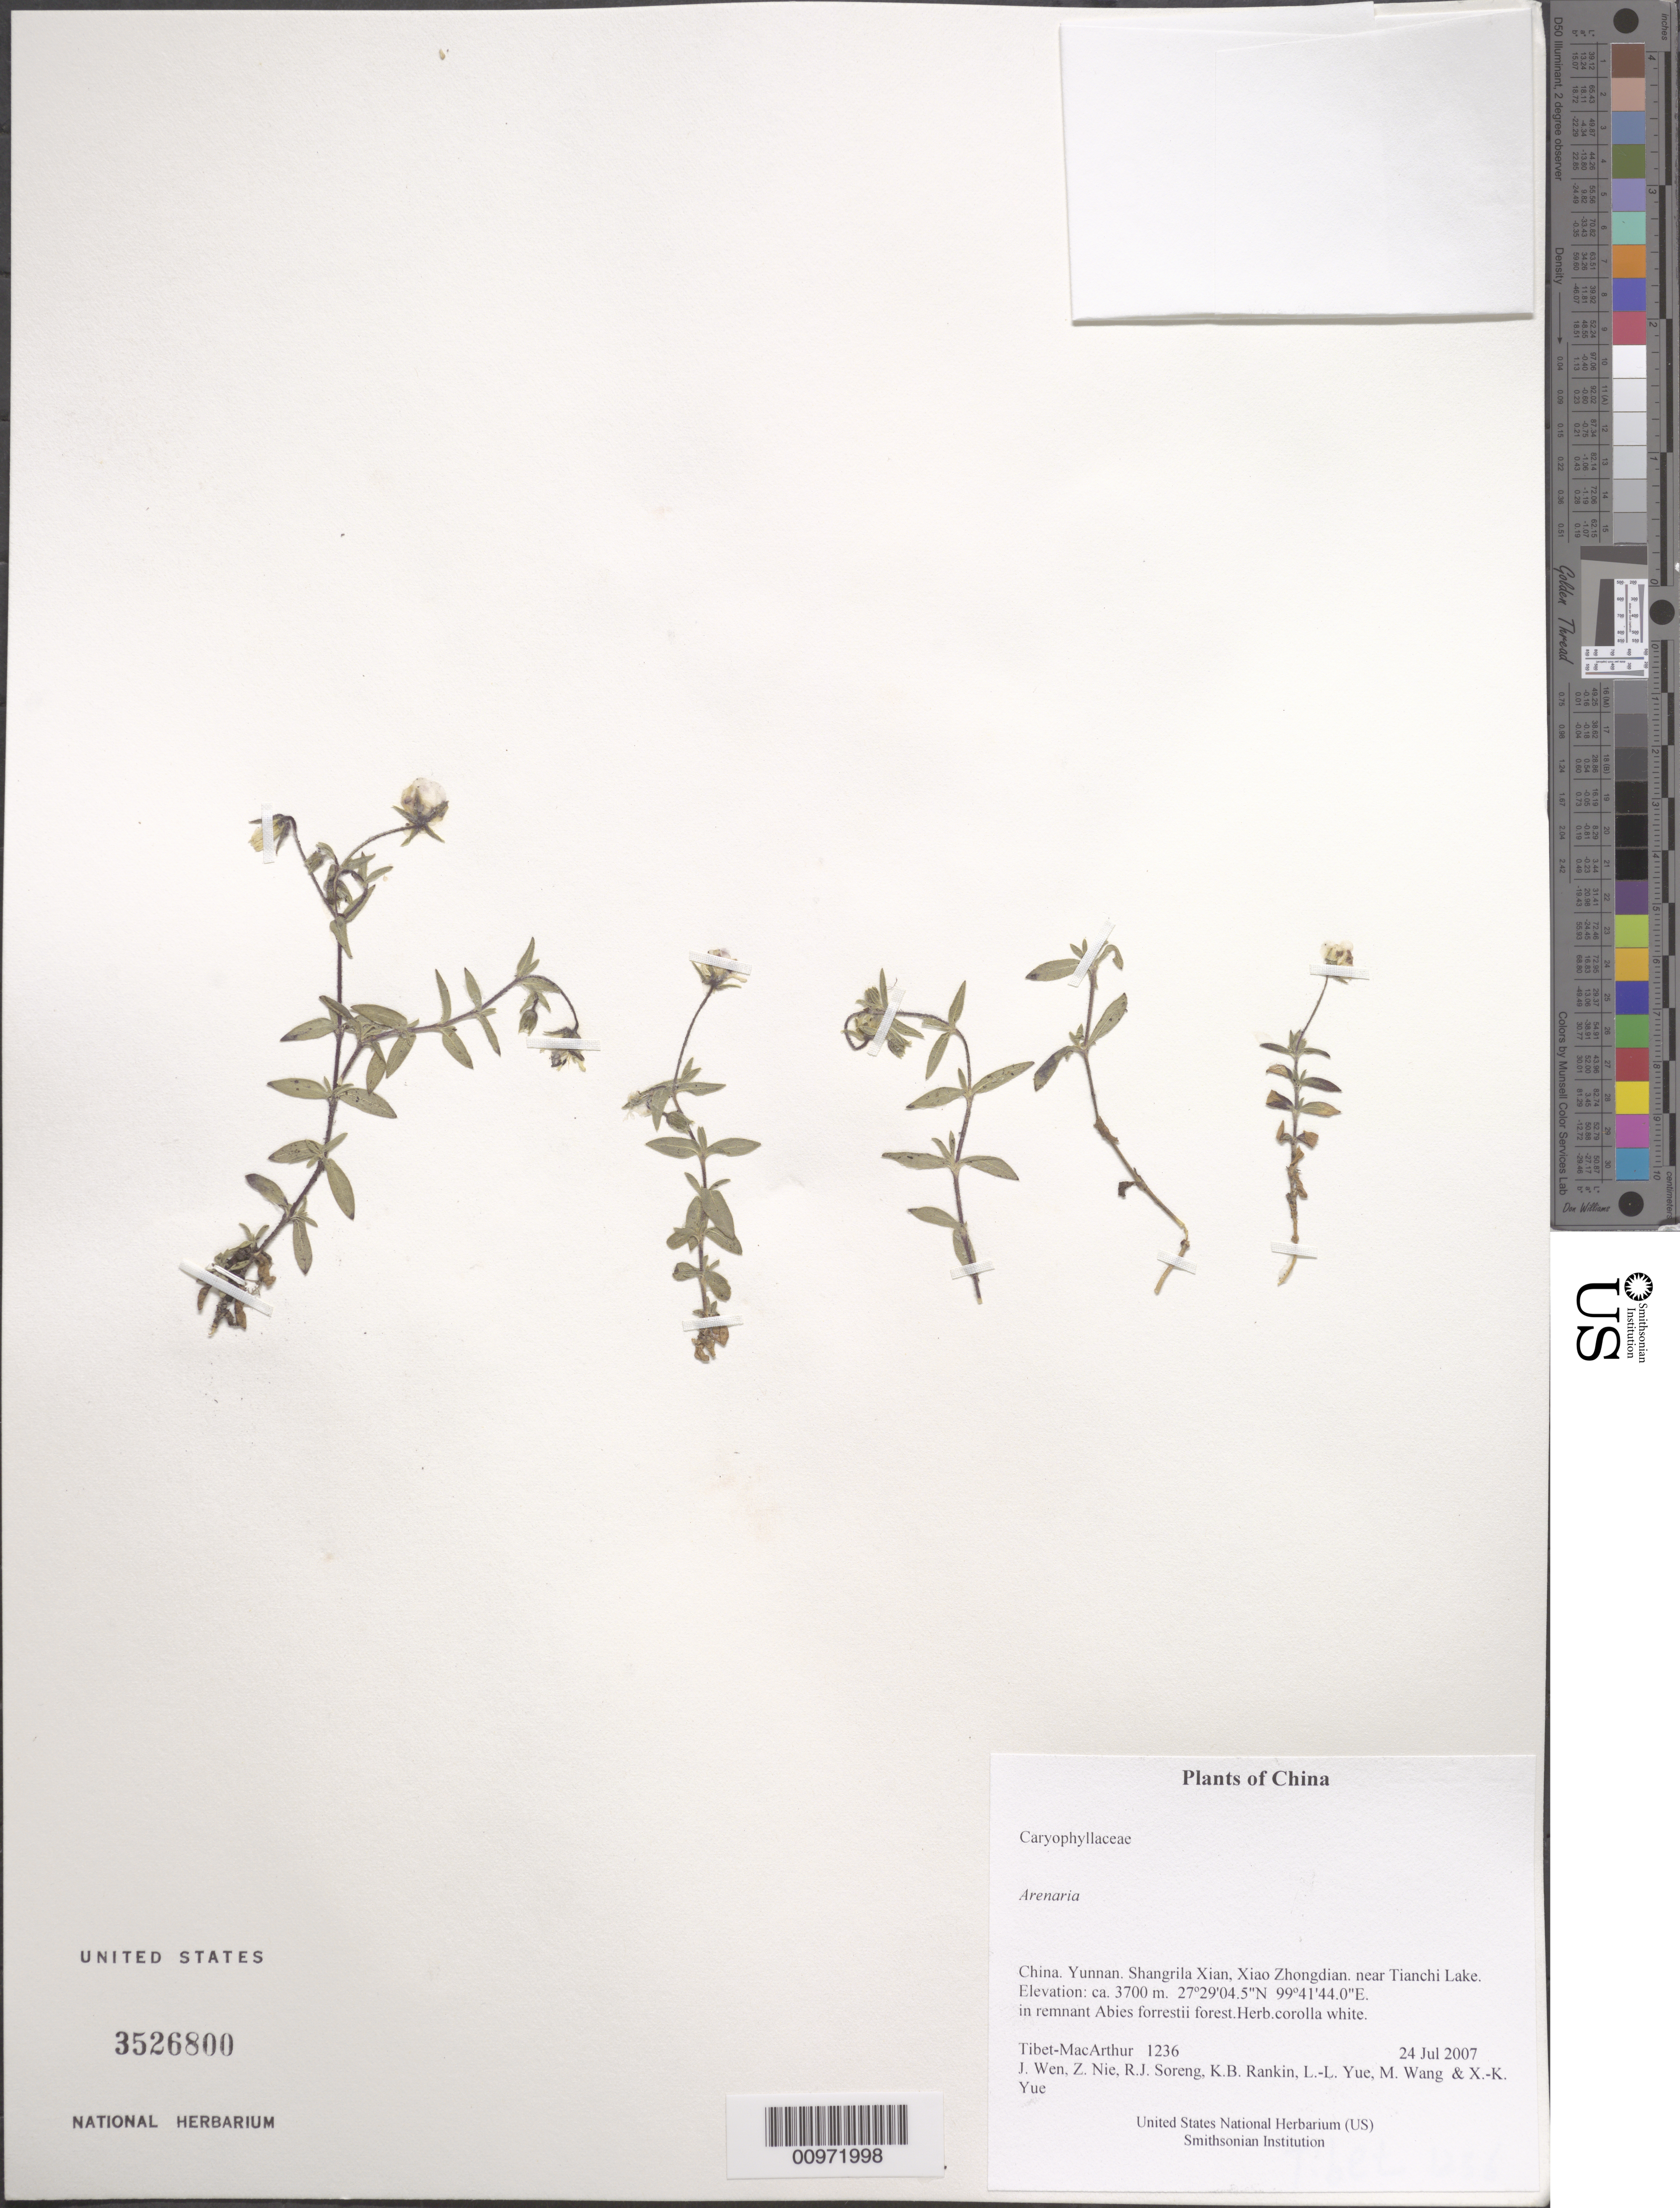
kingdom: Plantae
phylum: Tracheophyta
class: Magnoliopsida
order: Caryophyllales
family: Caryophyllaceae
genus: Arenaria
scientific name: Arenaria sp.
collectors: Tibet-MacArthur, J. Wen, Z. Nie, R. J. Soreng, K. Rankin, L. Yue, M. Wang & X. Yue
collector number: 1236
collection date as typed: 24 Jul 2007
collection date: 2007-07-24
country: China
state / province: Yunnan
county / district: Shangrila Xian, Xiao Zhongdian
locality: near Tianchi Lake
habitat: In remnant Abies forrestii forest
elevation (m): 3700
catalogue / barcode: US 3526800